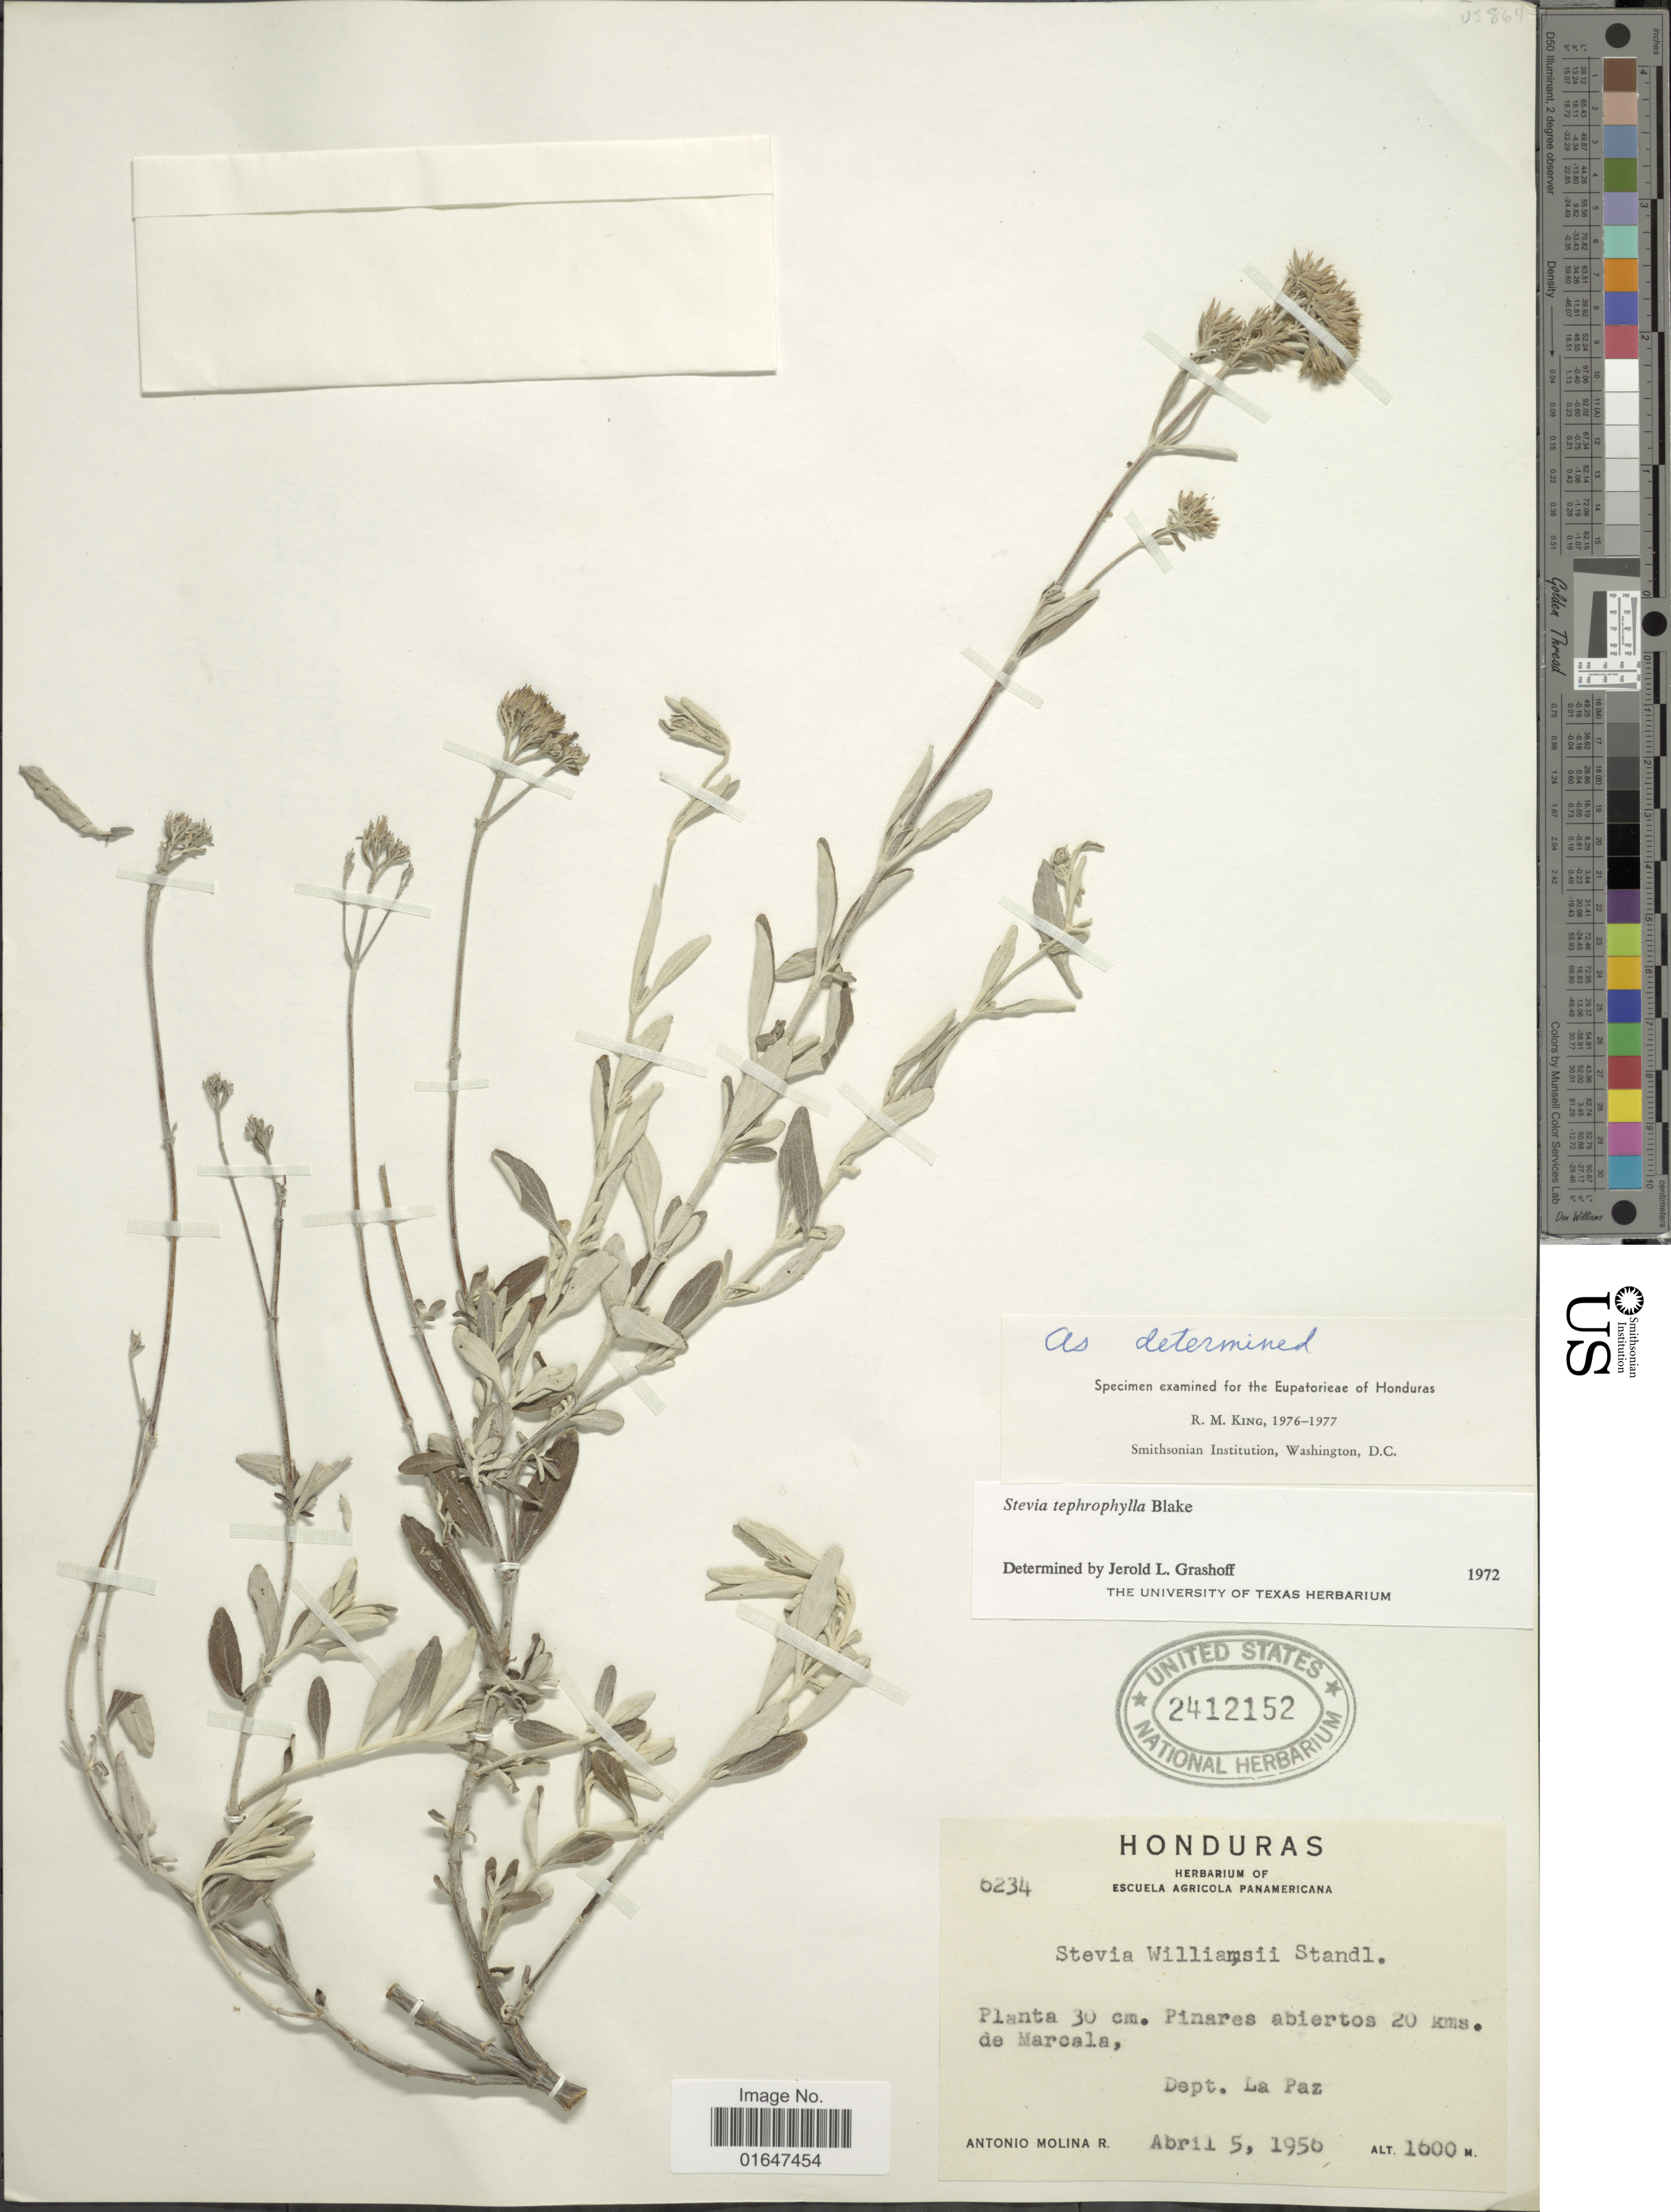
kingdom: Plantae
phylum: Tracheophyta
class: Magnoliopsida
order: Asterales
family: Asteraceae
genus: Stevia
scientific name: Stevia tephrophylla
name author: S.F. Blake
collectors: A. Molina R.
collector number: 6234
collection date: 1956-04-05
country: Honduras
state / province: La Paz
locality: Pinares abiertos 20 kms de Marcala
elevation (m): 1600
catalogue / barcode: US 2412152